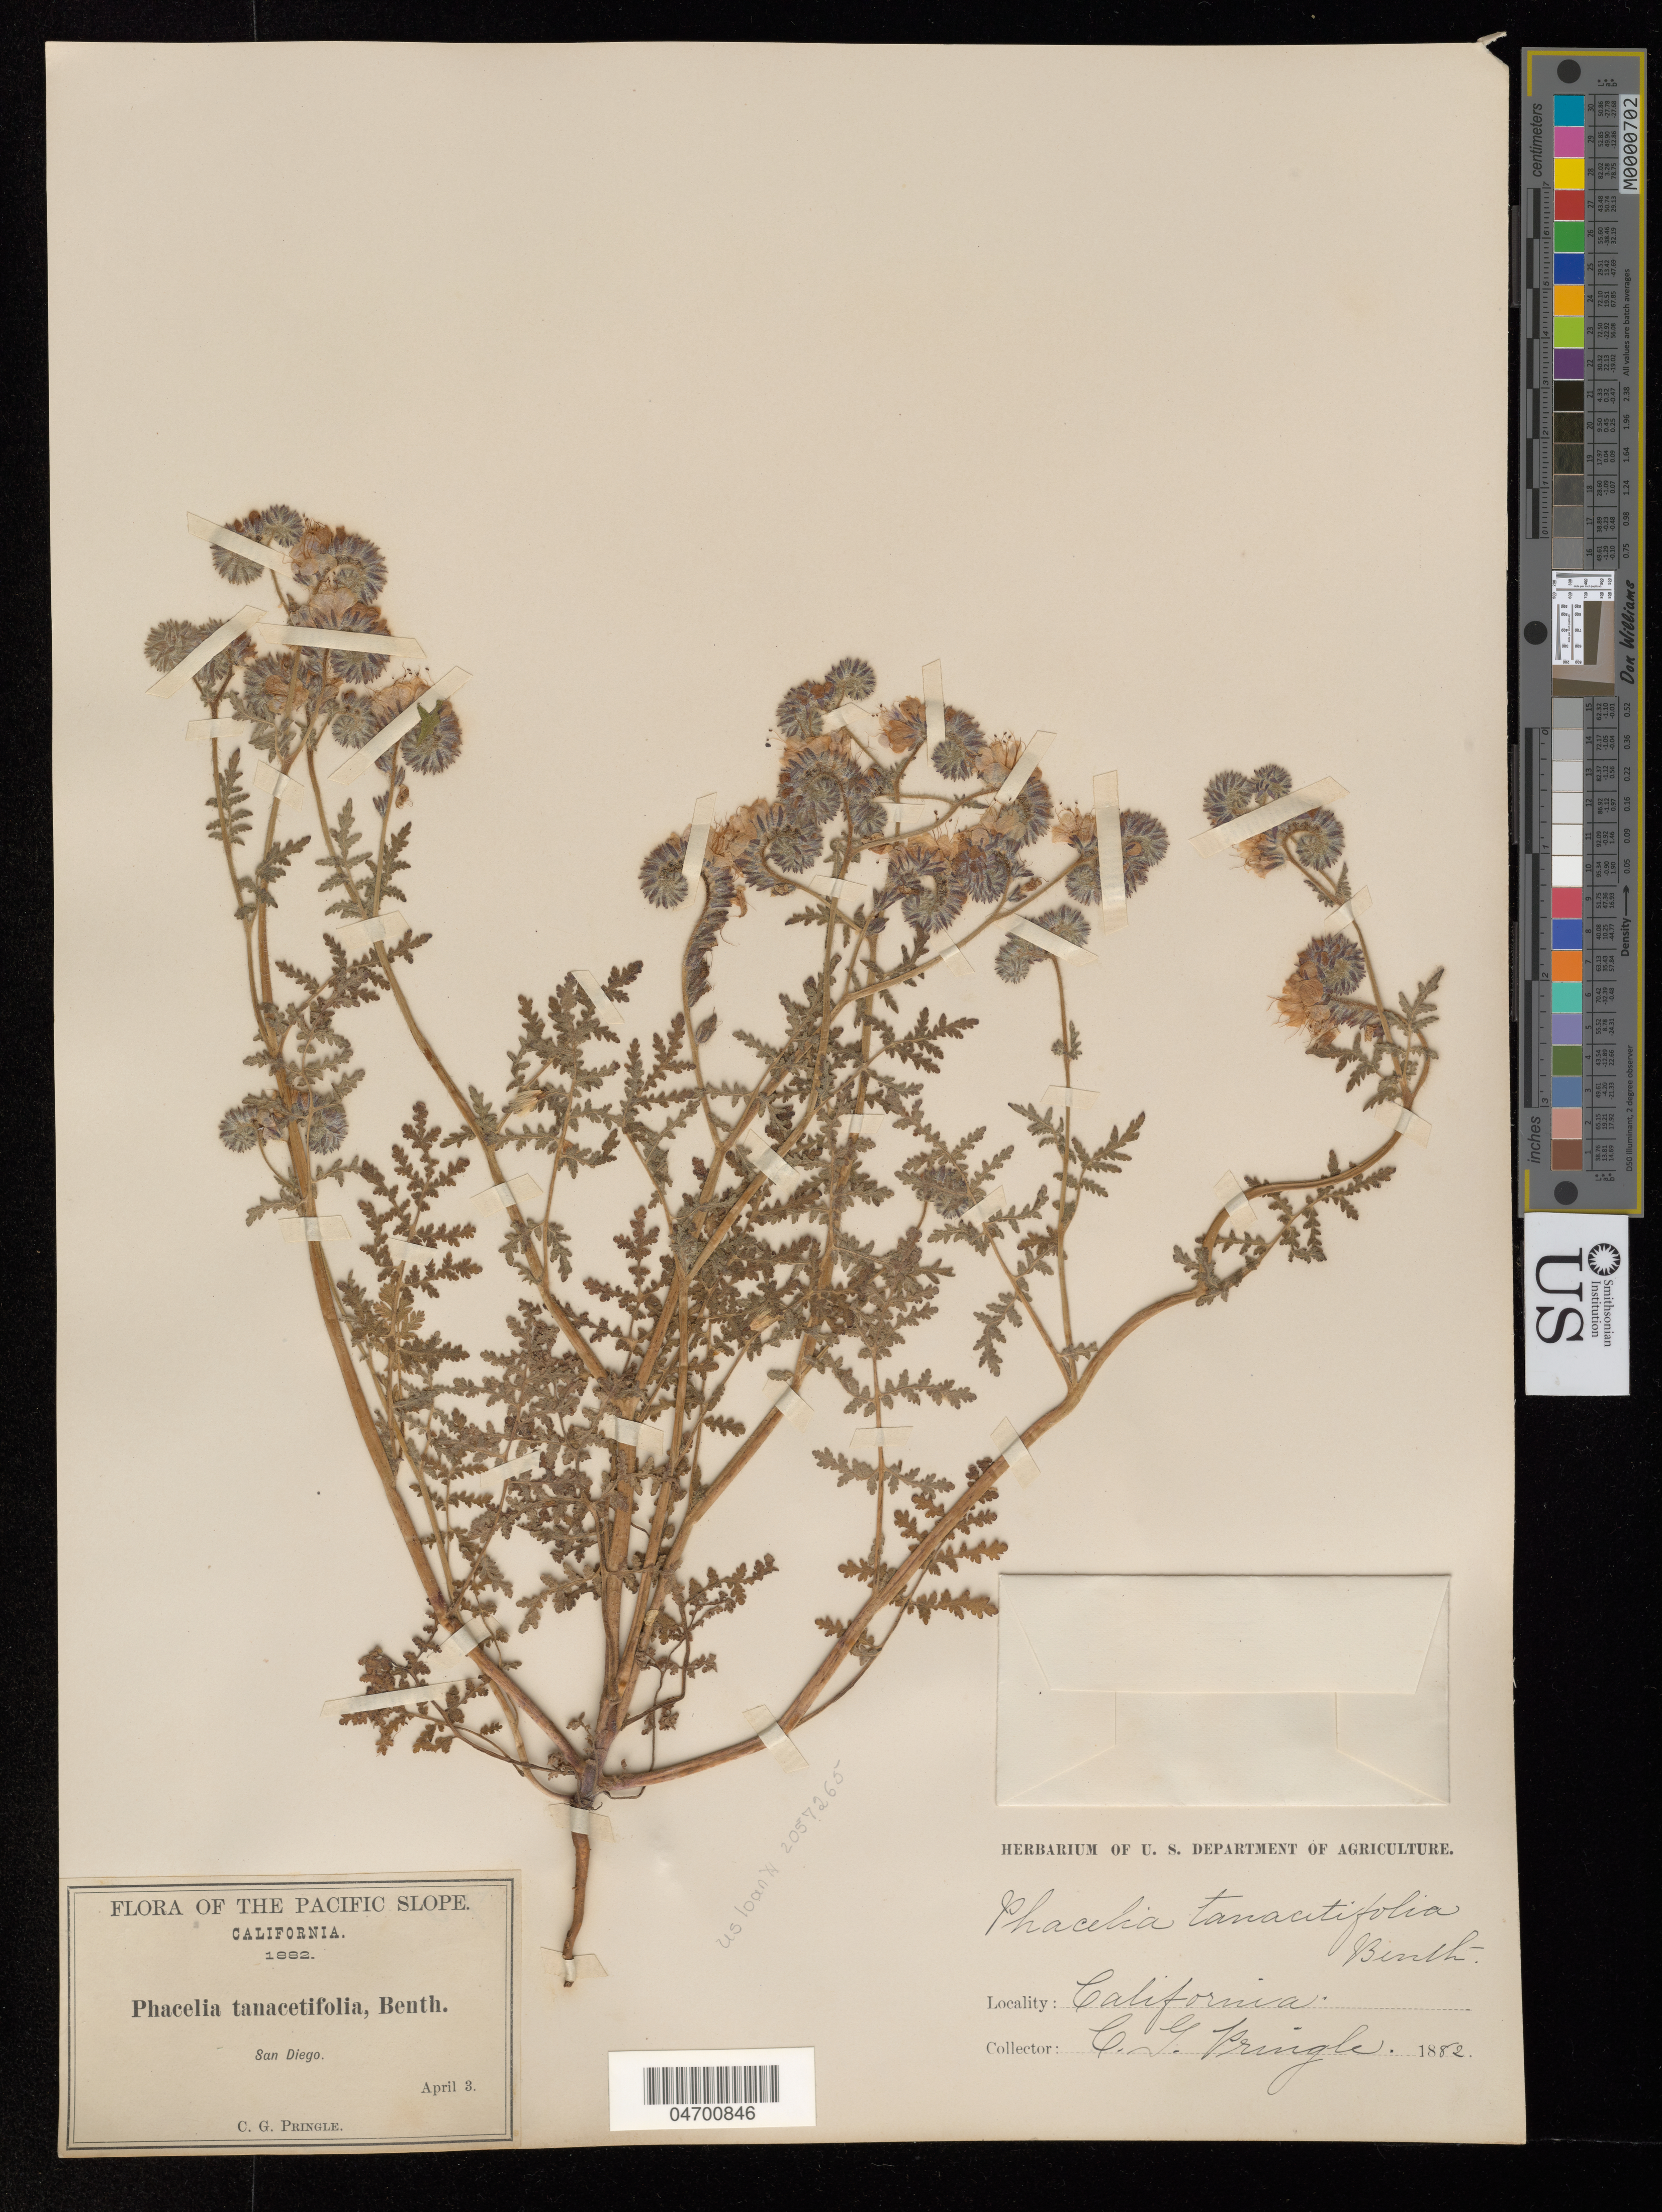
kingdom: Plantae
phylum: Tracheophyta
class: Magnoliopsida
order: Boraginales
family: Hydrophyllaceae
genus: Phacelia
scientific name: Phacelia tanacetifolia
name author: Benth.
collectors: C. G. Pringle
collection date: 1882-04-03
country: United States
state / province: California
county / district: San Diego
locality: The Pacific Slope. San Diego.